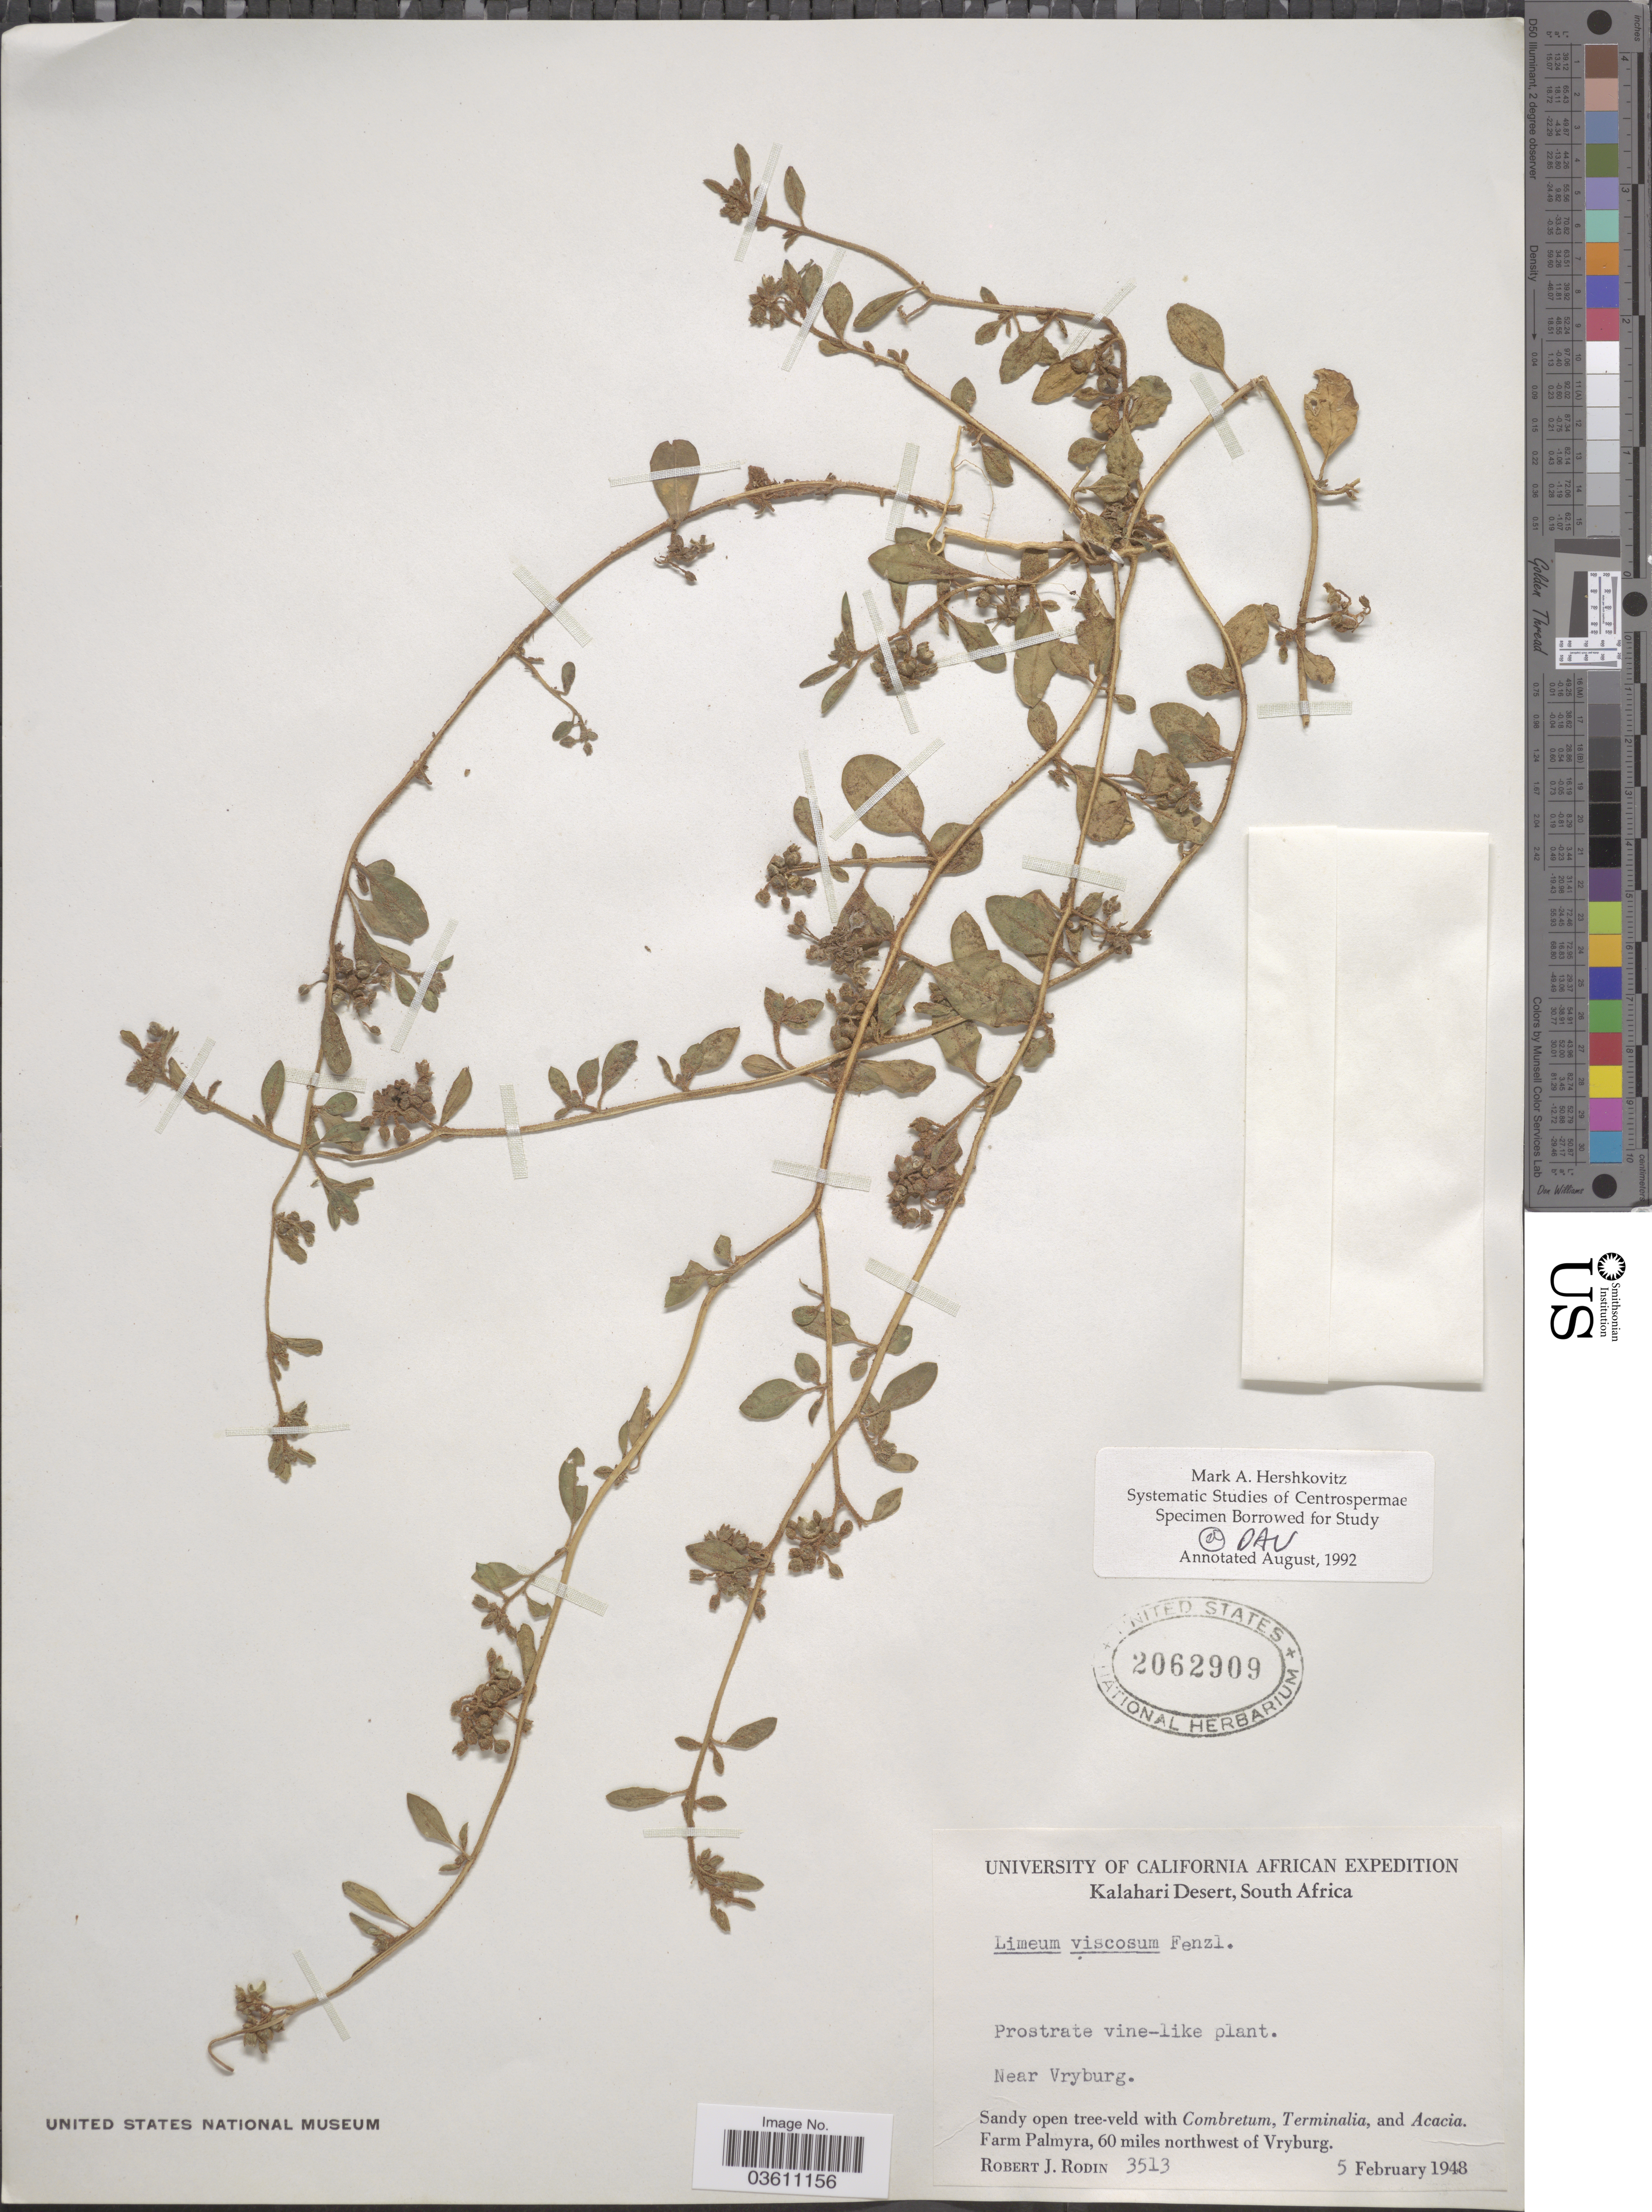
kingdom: Plantae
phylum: Tracheophyta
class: Magnoliopsida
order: Caryophyllales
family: Limeaceae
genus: Limeum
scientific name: Limeum viscosum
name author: Fenzl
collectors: R. J. Rodin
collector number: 3513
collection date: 1948-02-05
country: South Africa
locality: Kalahari Desert. Near Vryburg. Farm Palmyra, 60 miles northwest of Vryburg.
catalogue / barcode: US 2062909